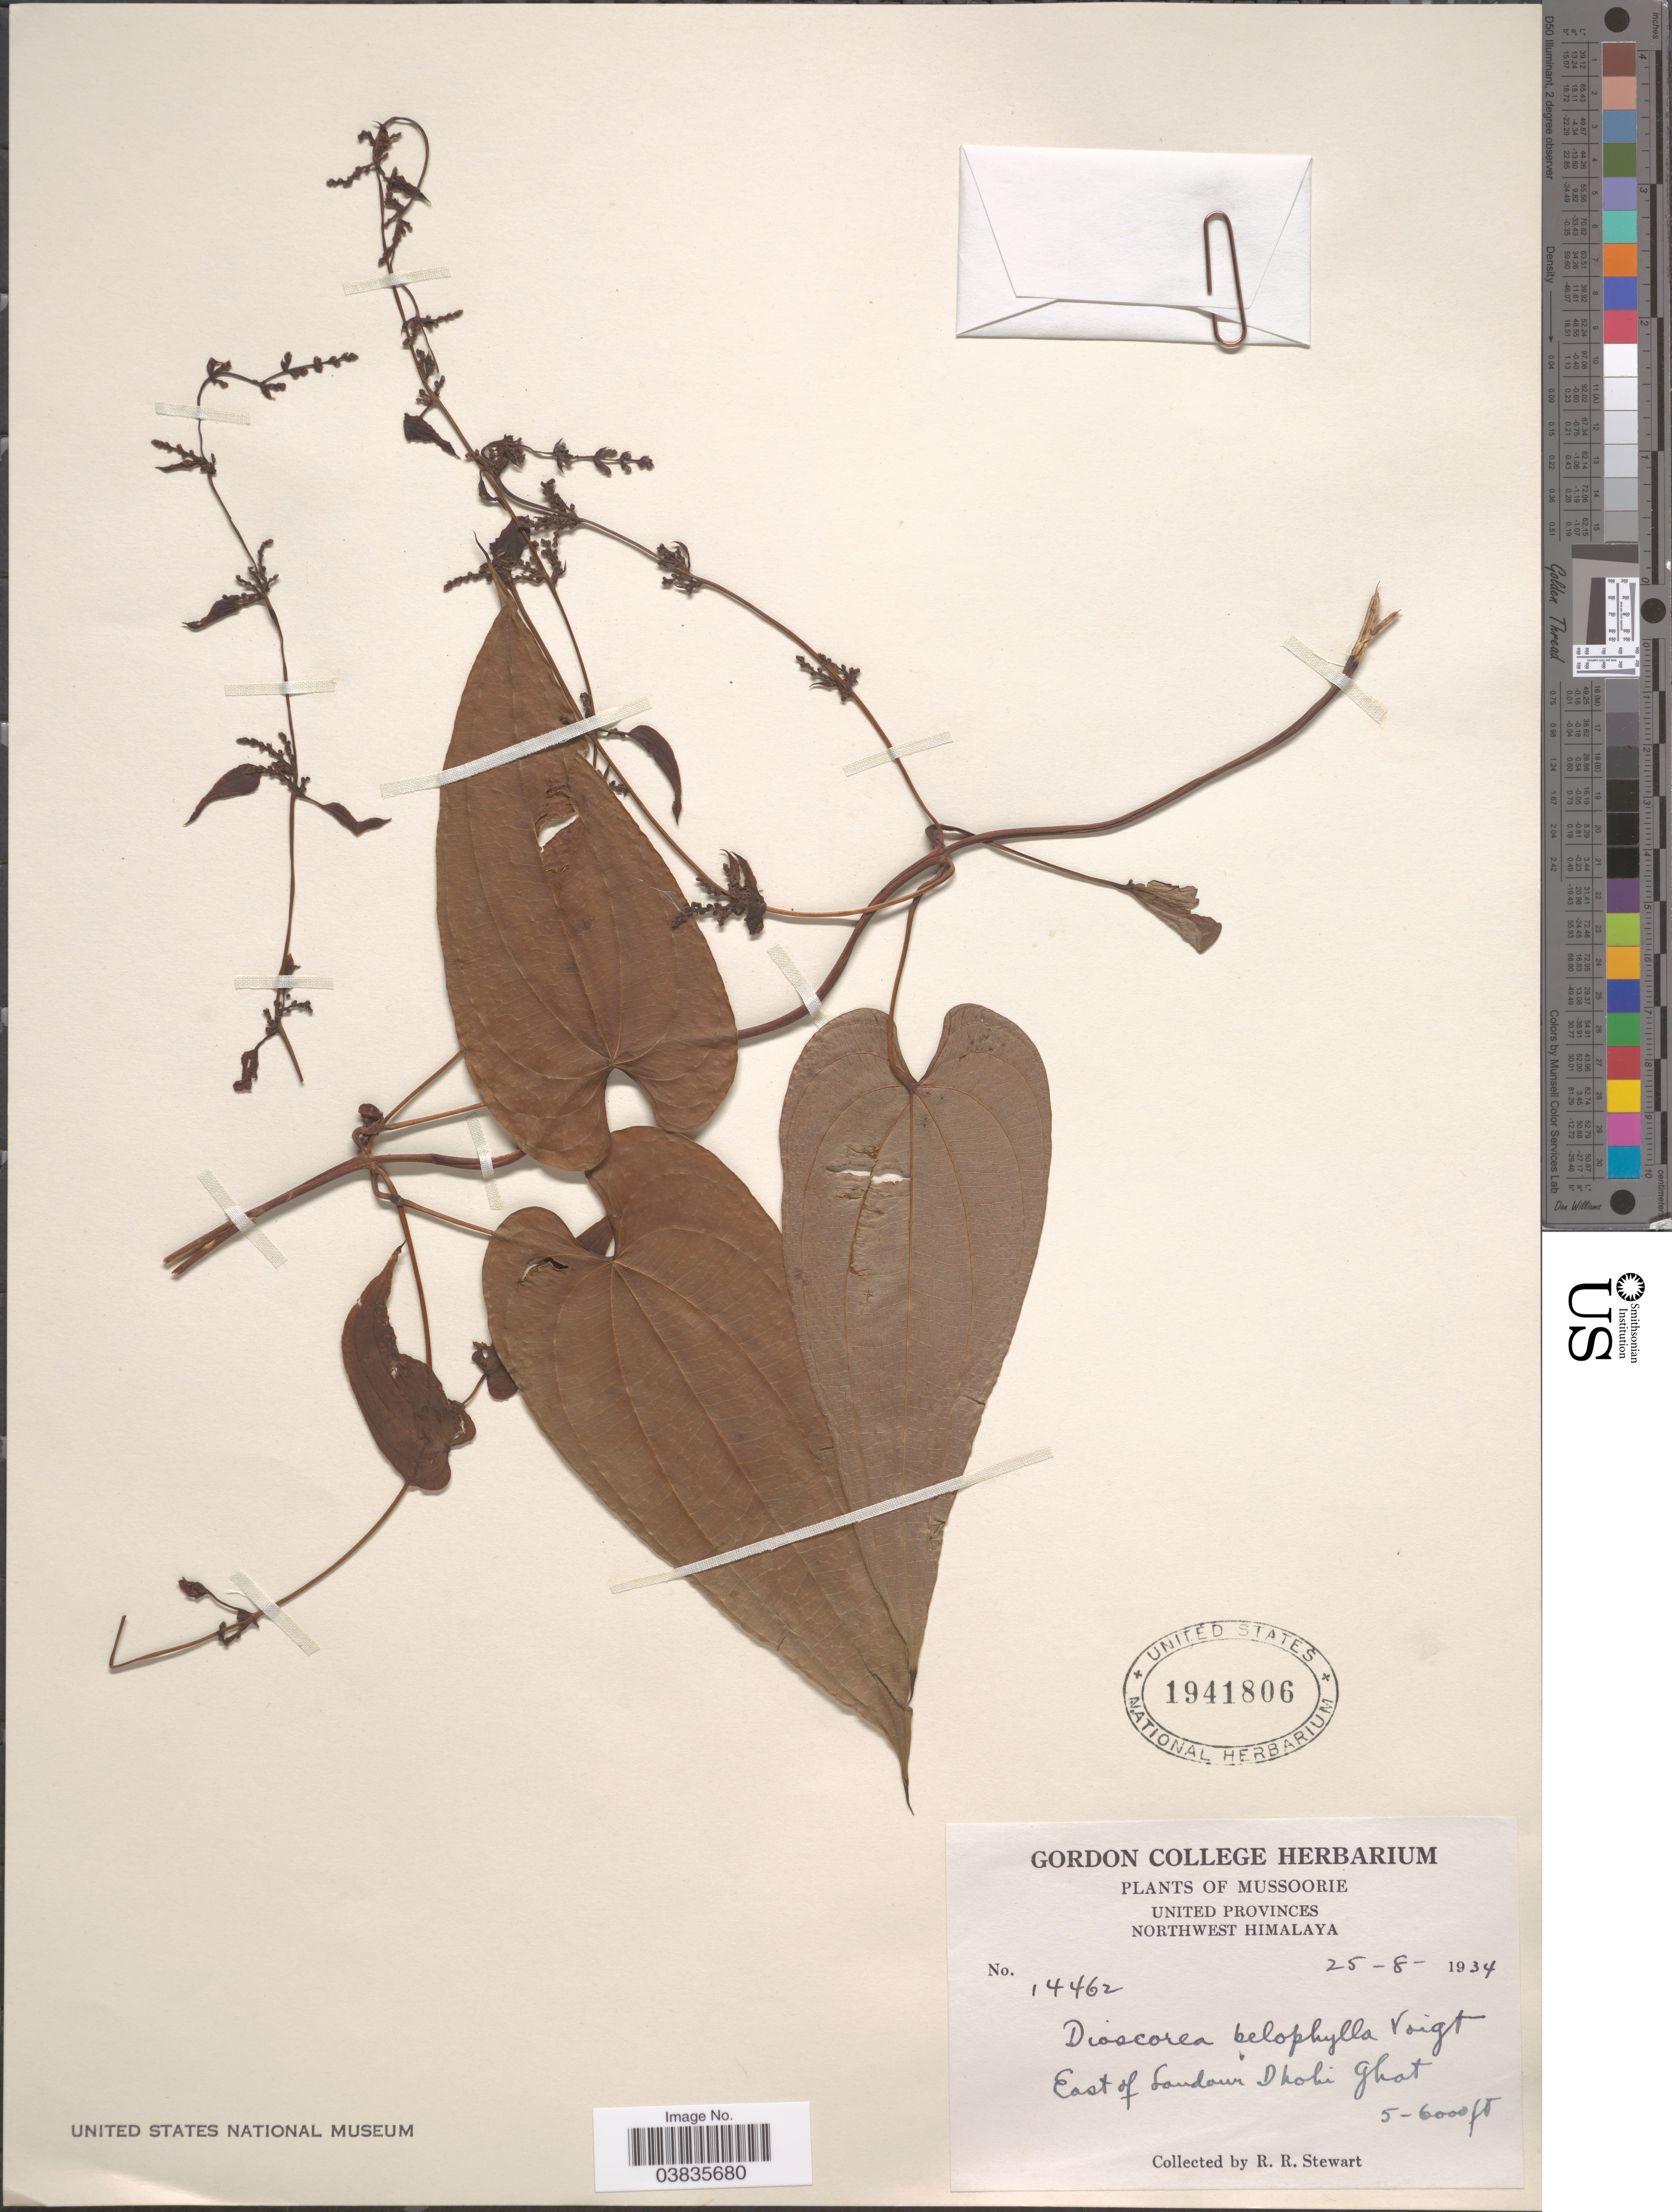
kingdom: Plantae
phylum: Tracheophyta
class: Liliopsida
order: Dioscoreales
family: Dioscoreaceae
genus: Dioscorea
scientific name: Dioscorea belophylloides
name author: Prain & Burkill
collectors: R. Stewart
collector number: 14462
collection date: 1934-08-25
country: India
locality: Mussoorie. United Provinces. Northwest Himalaya. East of Landour Dholi Ghat.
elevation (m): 1524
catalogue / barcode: US 1941806